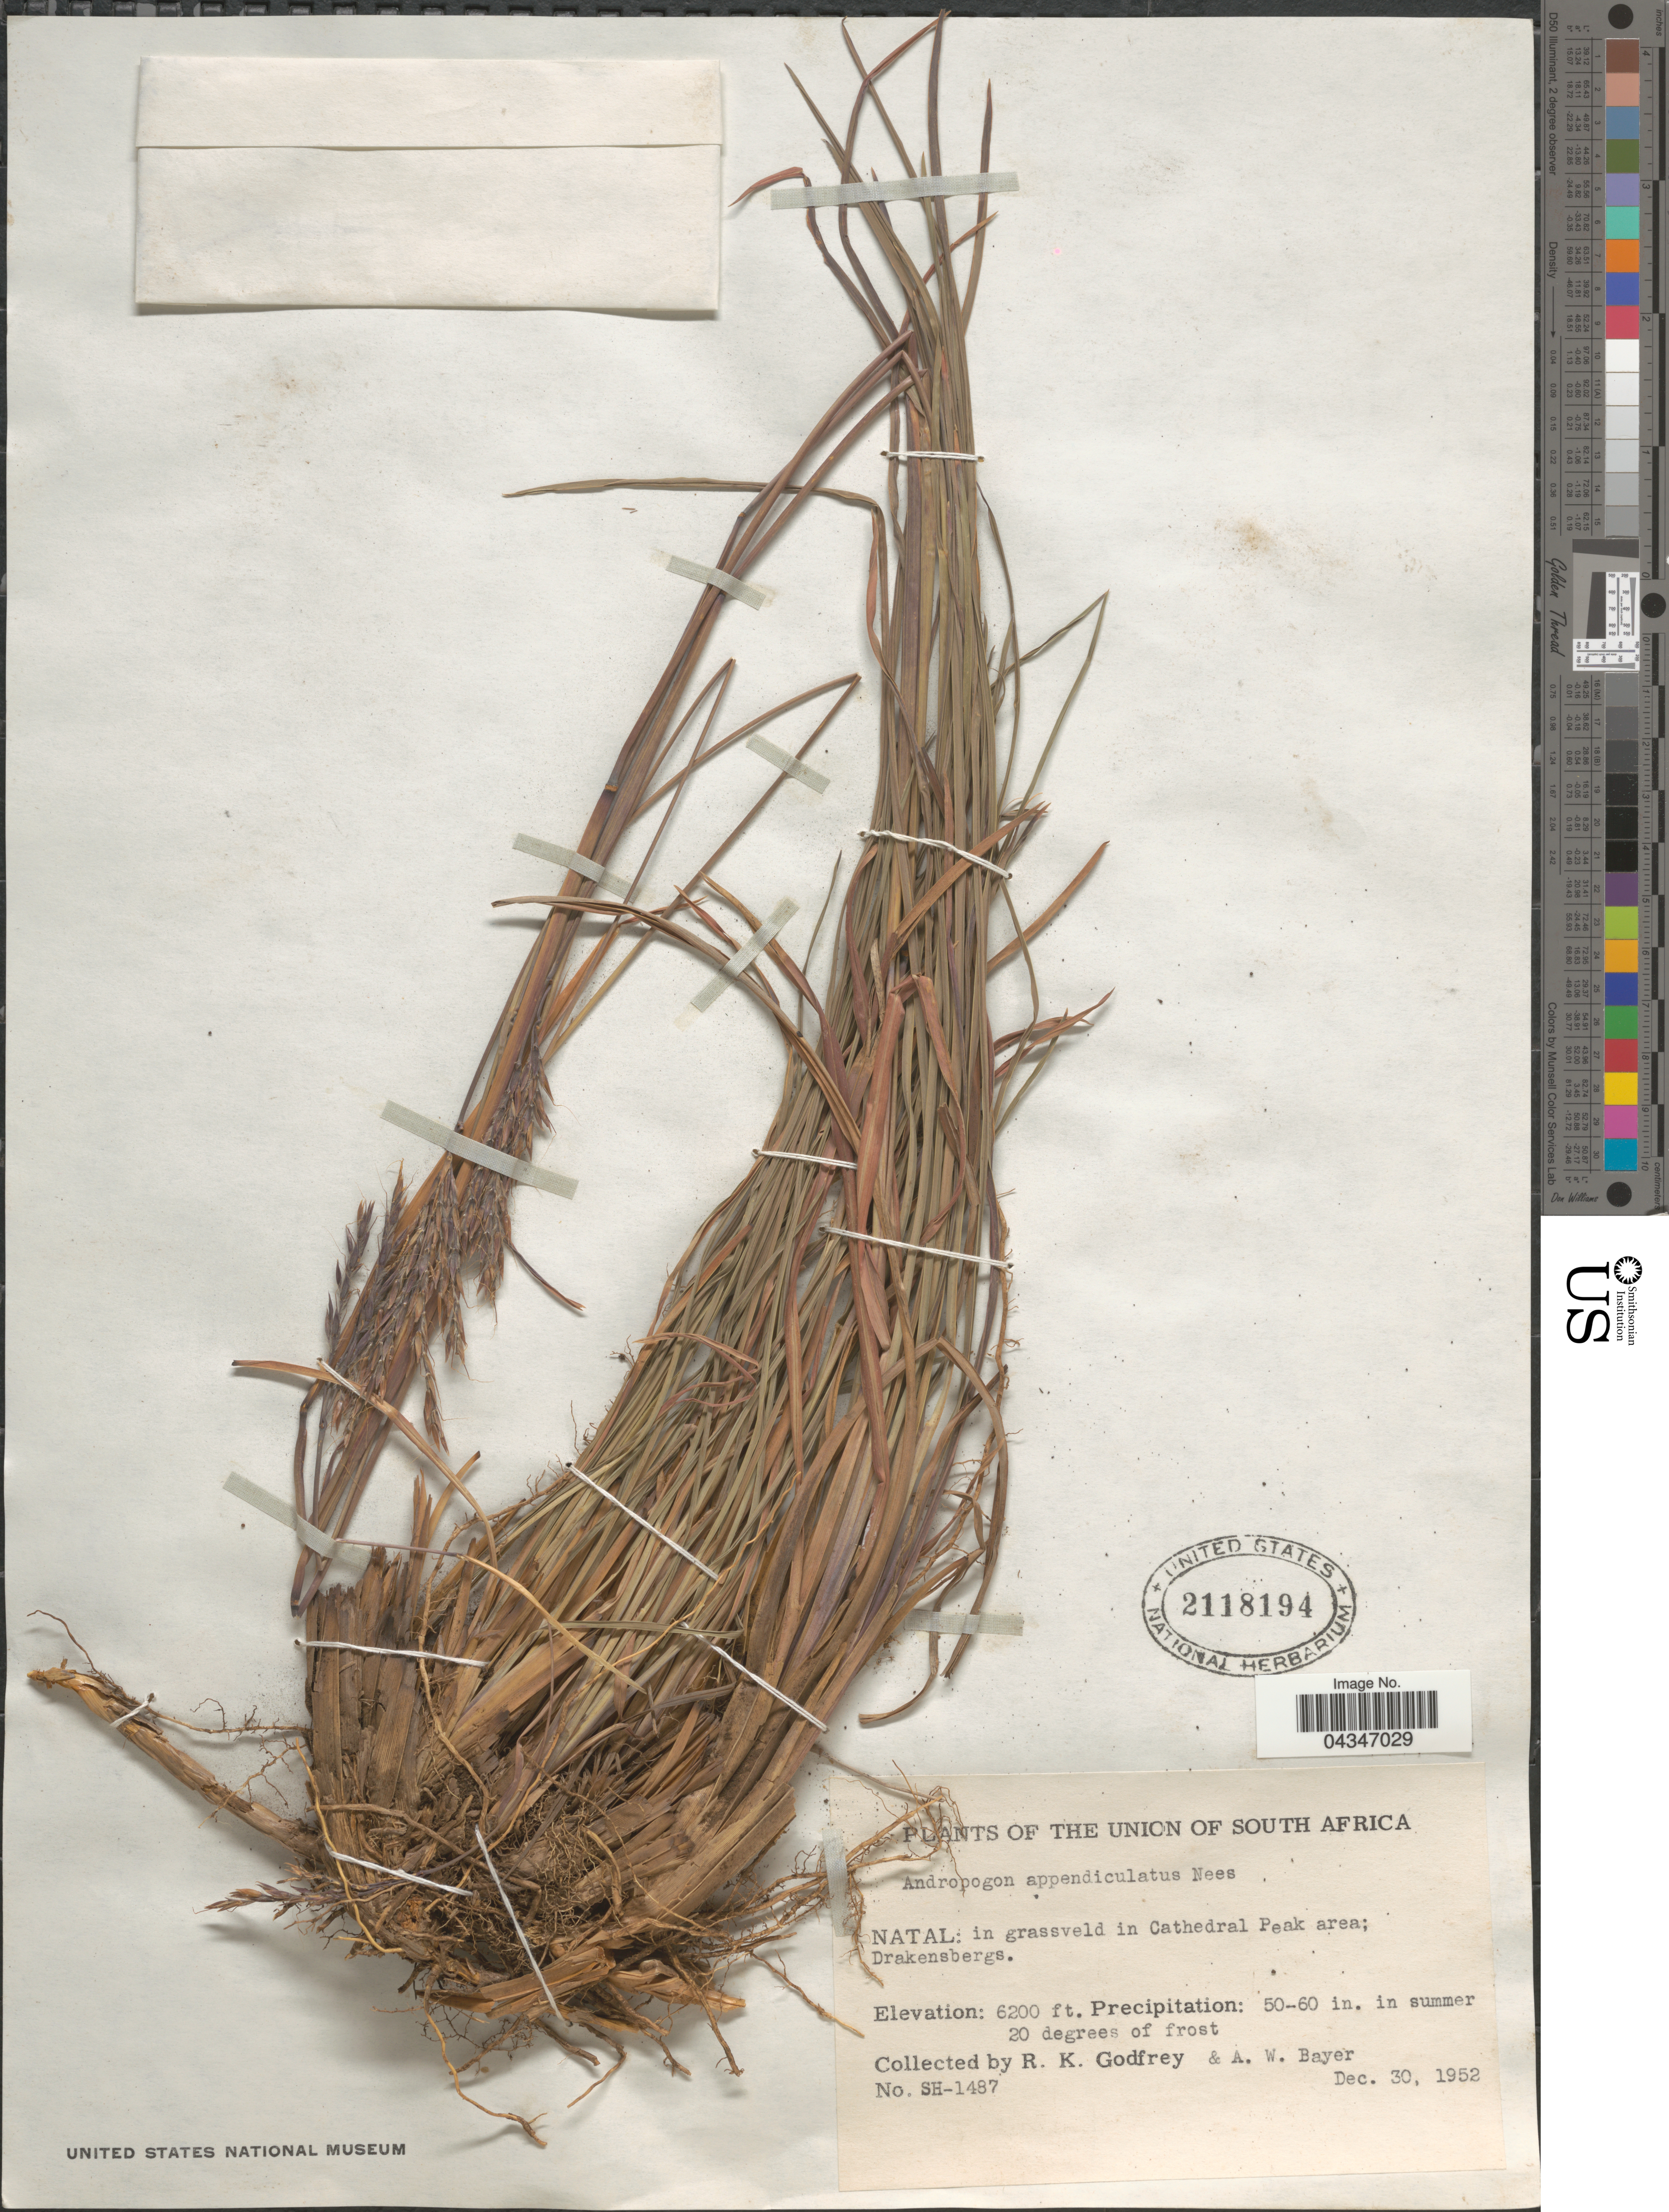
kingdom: Plantae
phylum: Tracheophyta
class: Liliopsida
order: Poales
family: Poaceae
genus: Andropogon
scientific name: Andropogon appendiculatus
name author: Nees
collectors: R. K. Godfrey & A. Bayer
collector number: SH-1487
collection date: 1952-12-30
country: South Africa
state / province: KwaZulu-Natal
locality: The Union of South Africa. Natal: in grassveld in Cathedral Peak area; Drakensbergs.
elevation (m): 1890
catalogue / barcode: US 2118194